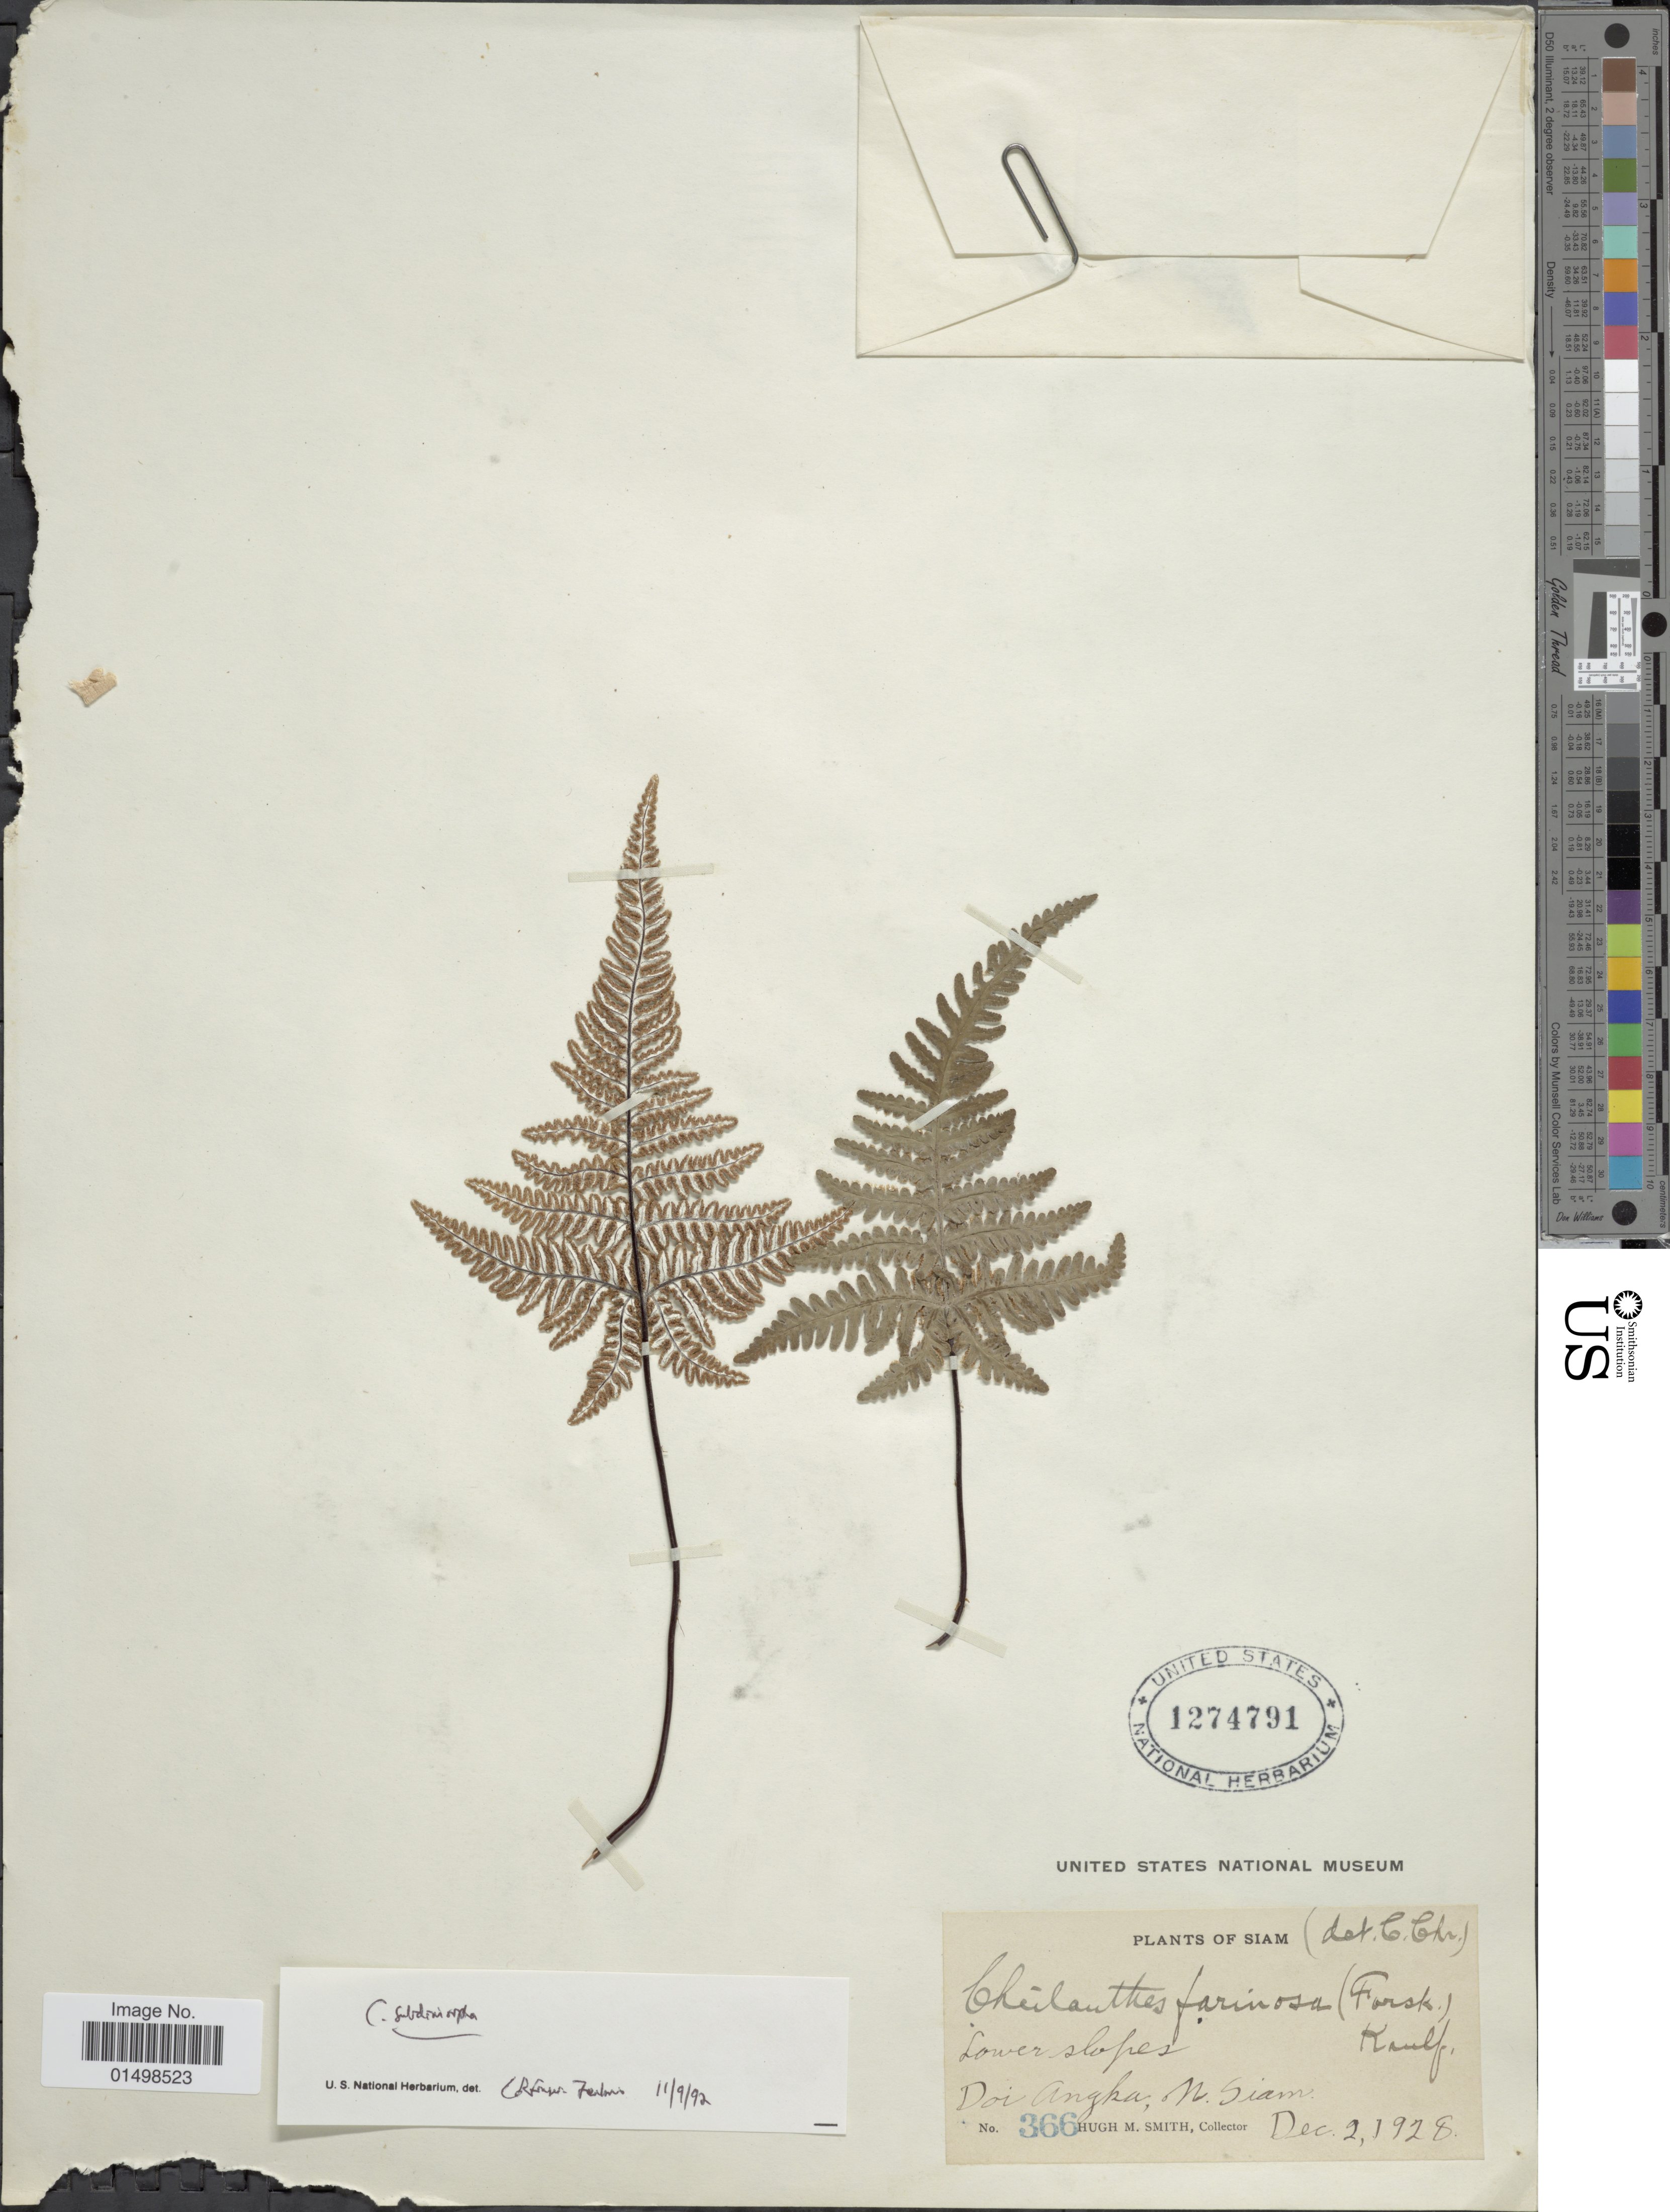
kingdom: Plantae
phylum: Tracheophyta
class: Polypodiopsida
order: Polypodiales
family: Pteridaceae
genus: Aleuritopteris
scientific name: Aleuritopteris farinosa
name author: (Forssk.) Fée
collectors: H. M. Smith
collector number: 366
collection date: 1928-12-02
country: Thailand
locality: Plant of Siam, Doi Angka, N. Siam.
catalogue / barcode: US 1274791